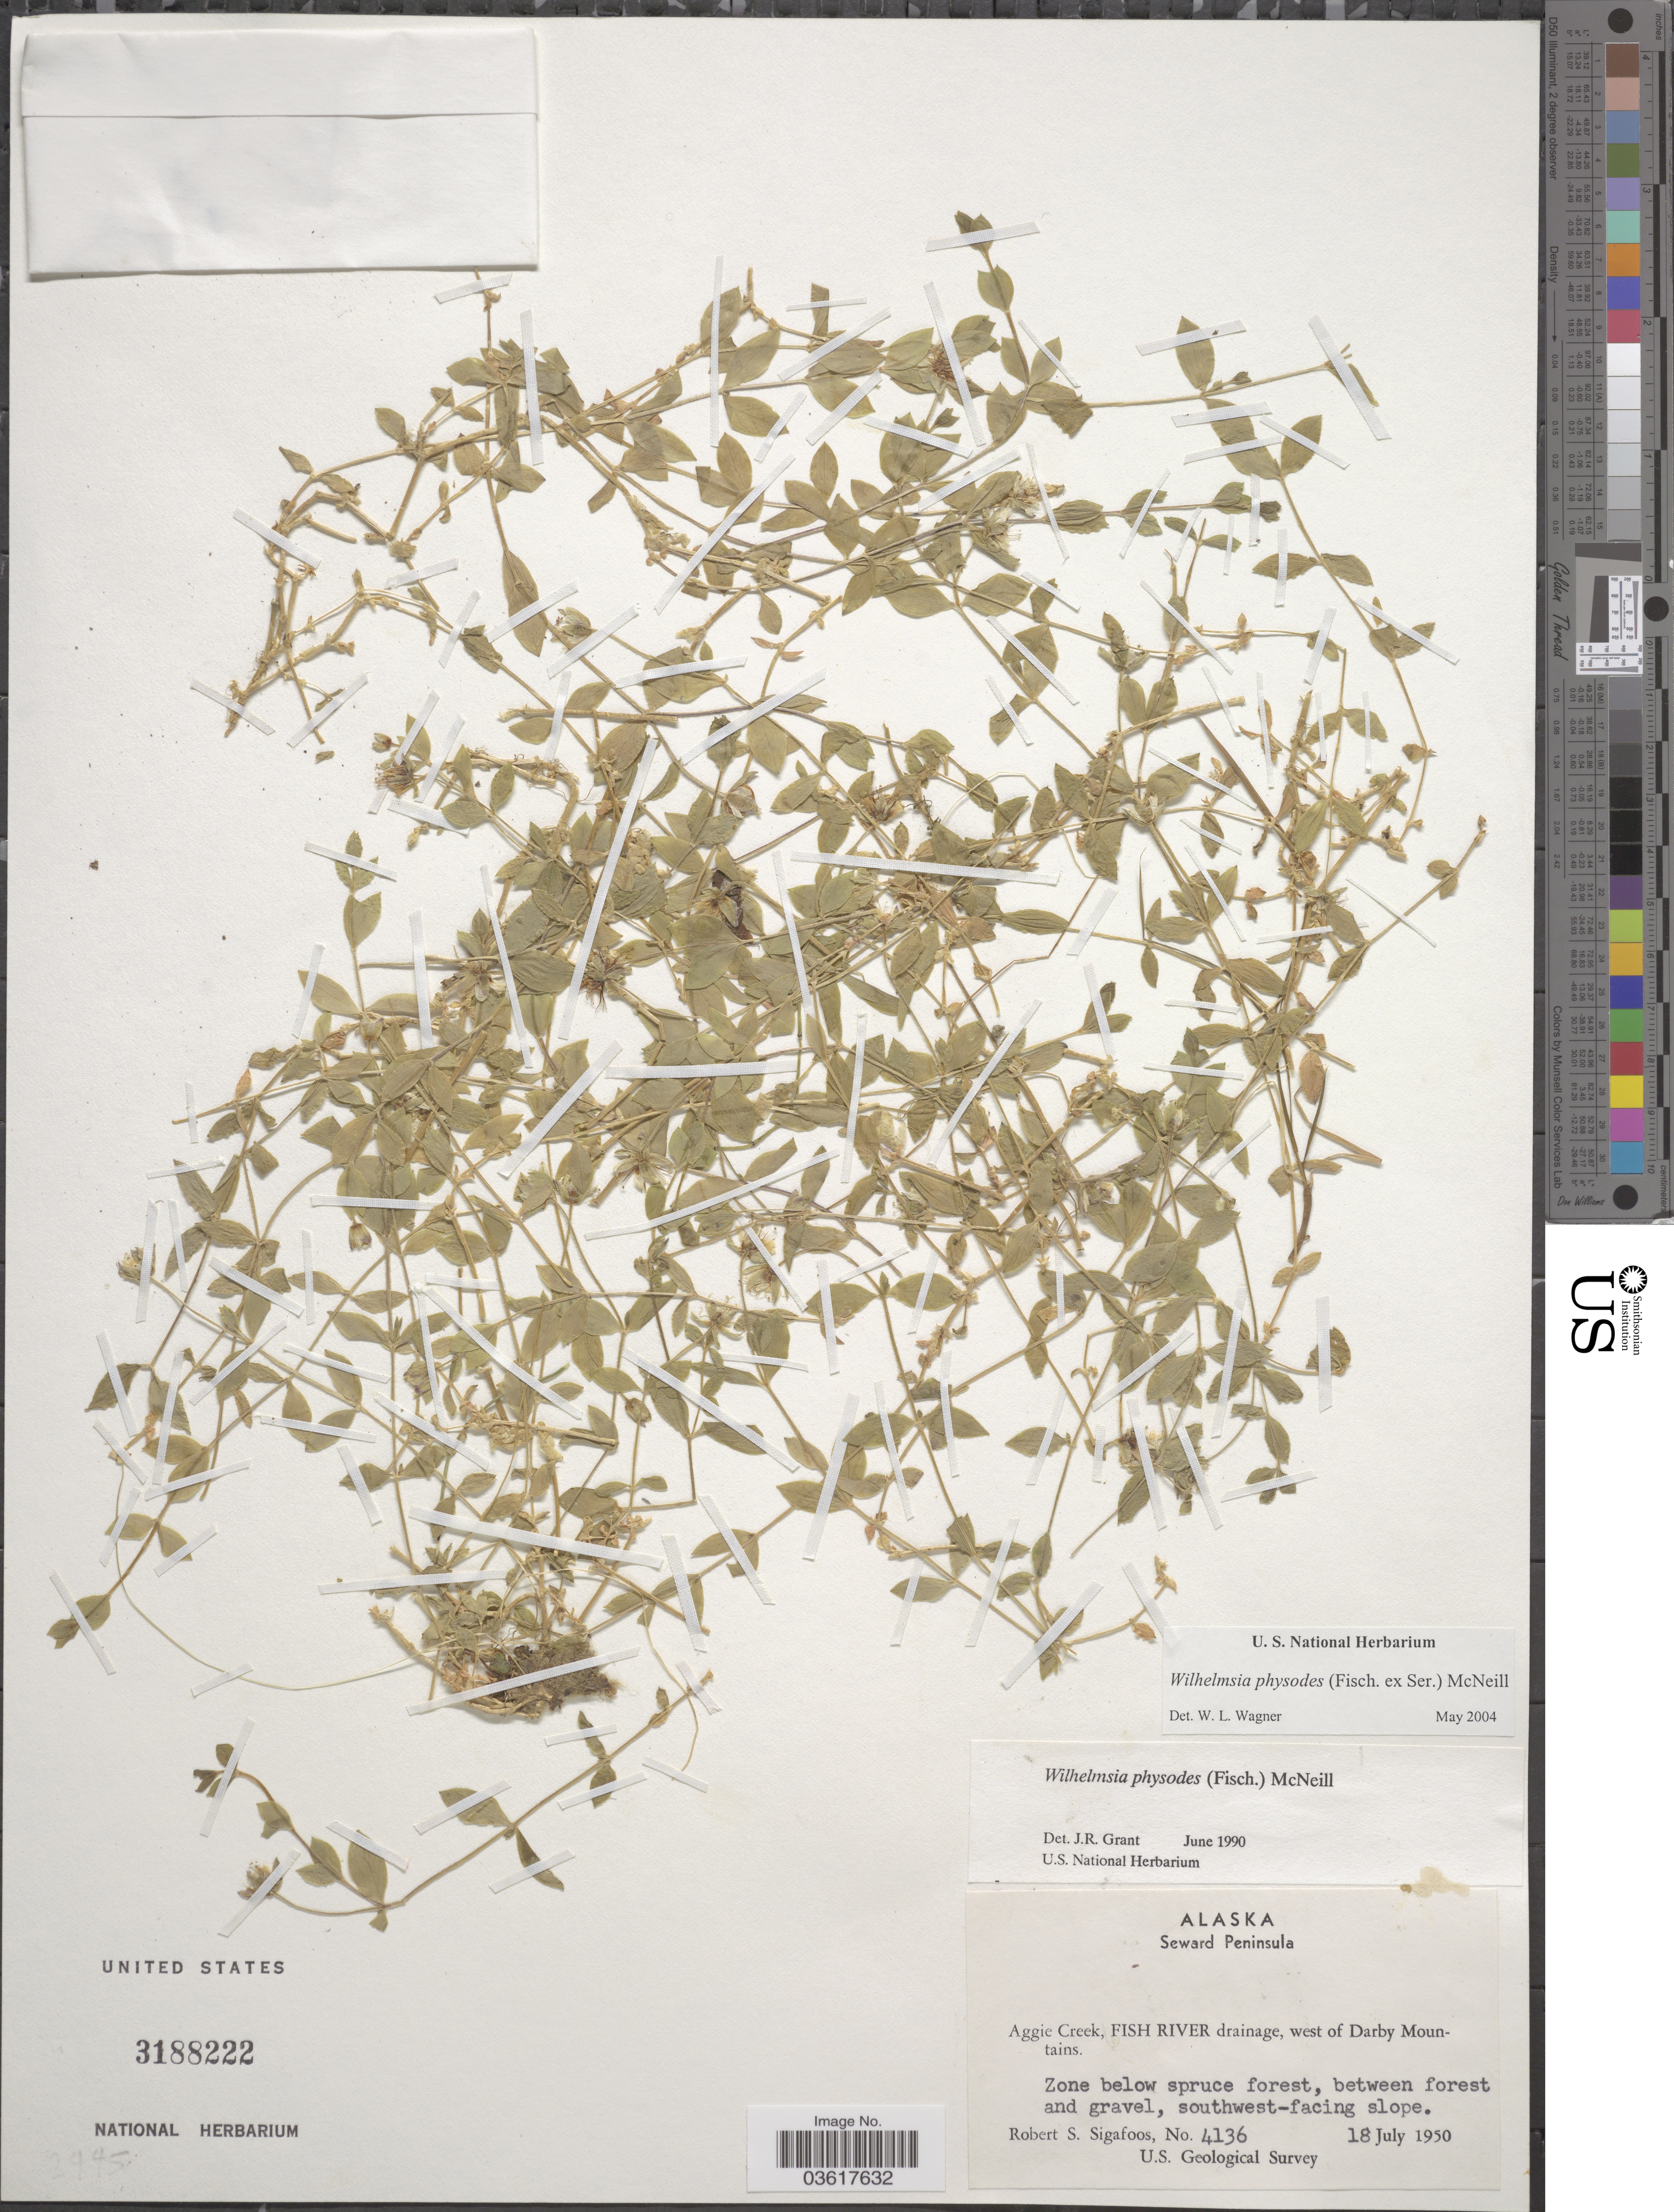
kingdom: Plantae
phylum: Tracheophyta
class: Magnoliopsida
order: Caryophyllales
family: Caryophyllaceae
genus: Wilhelmsia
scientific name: Wilhelmsia sp.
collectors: R. Sigafoos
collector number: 4136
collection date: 1950-07-18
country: United States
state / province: Alaska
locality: Seward Peninsula. Aggie Creek, Fish River drainage, west of Darby Mountains. Southwest-facing slope.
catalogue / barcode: US 3188222